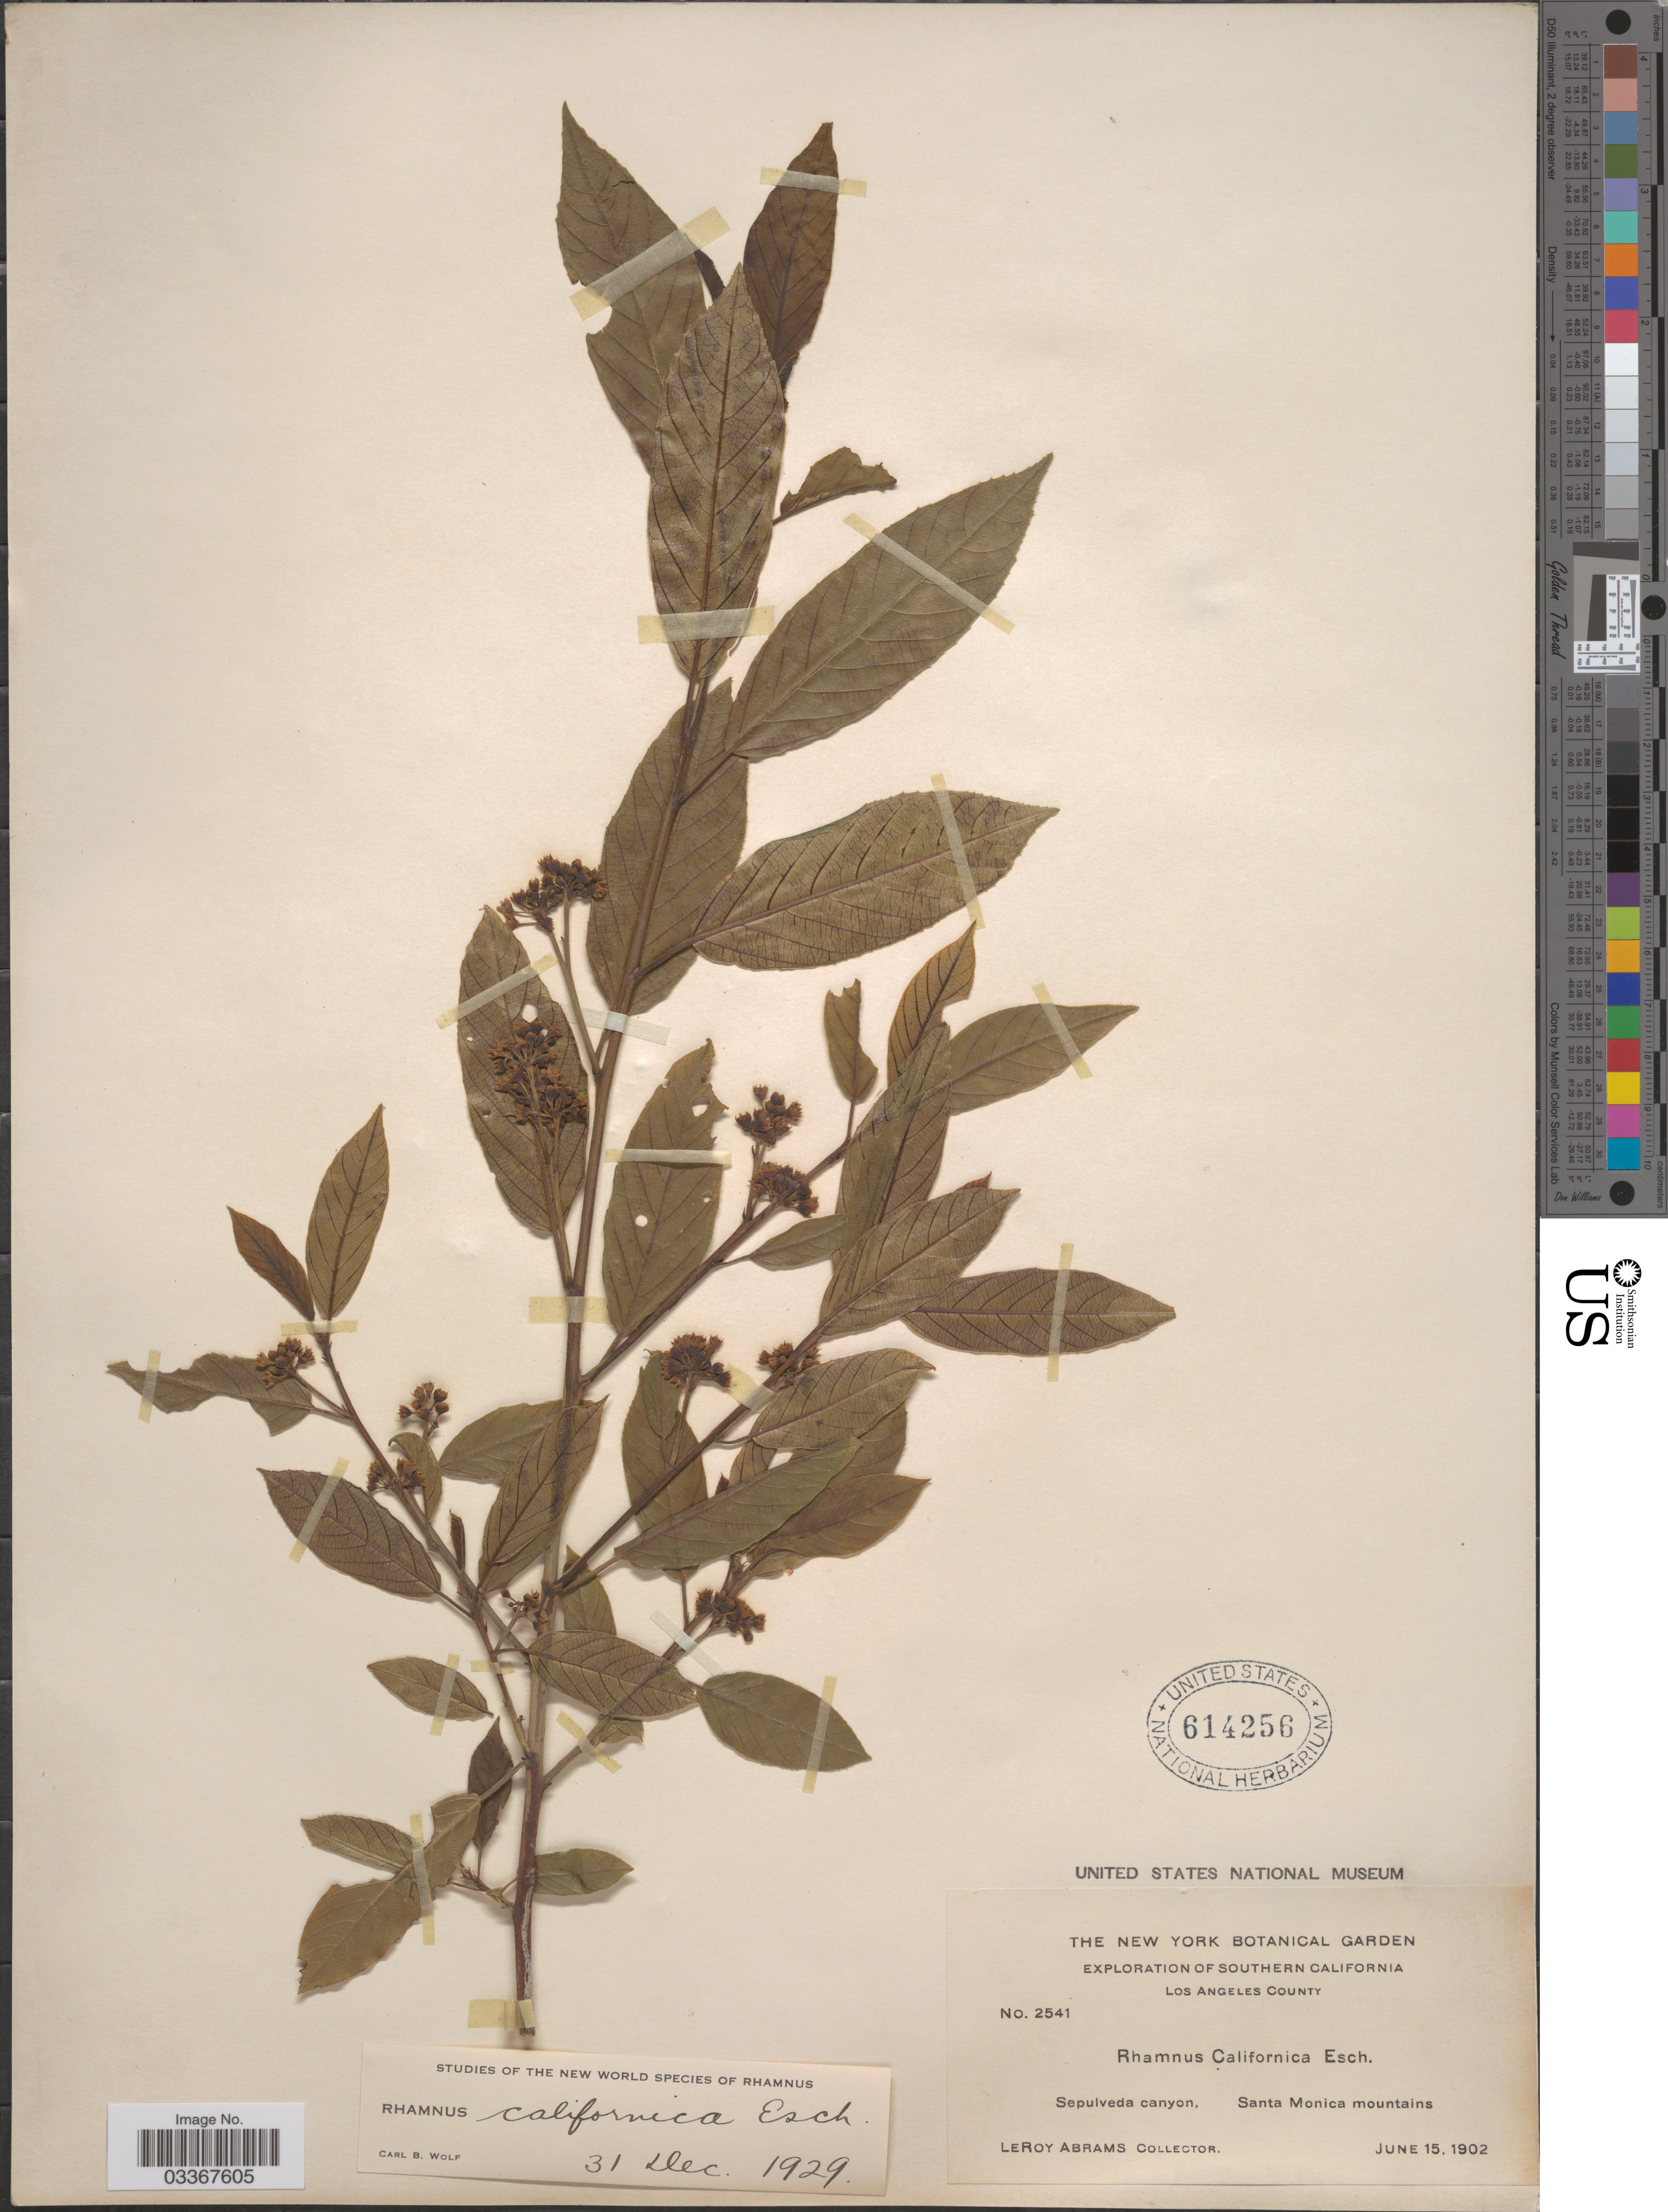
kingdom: Plantae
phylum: Tracheophyta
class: Magnoliopsida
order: Rosales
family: Rhamnaceae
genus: Frangula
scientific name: Frangula californica subsp. californica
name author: (Eschsch.) A. Gray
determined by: Strong, Mark T., (BOT), Smithsonian Institution - National Museum of Natural History (UNITED STATES)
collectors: L. Abrams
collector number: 2541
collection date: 1902-06-15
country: United States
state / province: California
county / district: Los Angeles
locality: Southern California, Los Angeles County, Sepulveda canyon, Santa Monica mountains.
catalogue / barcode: US 614256